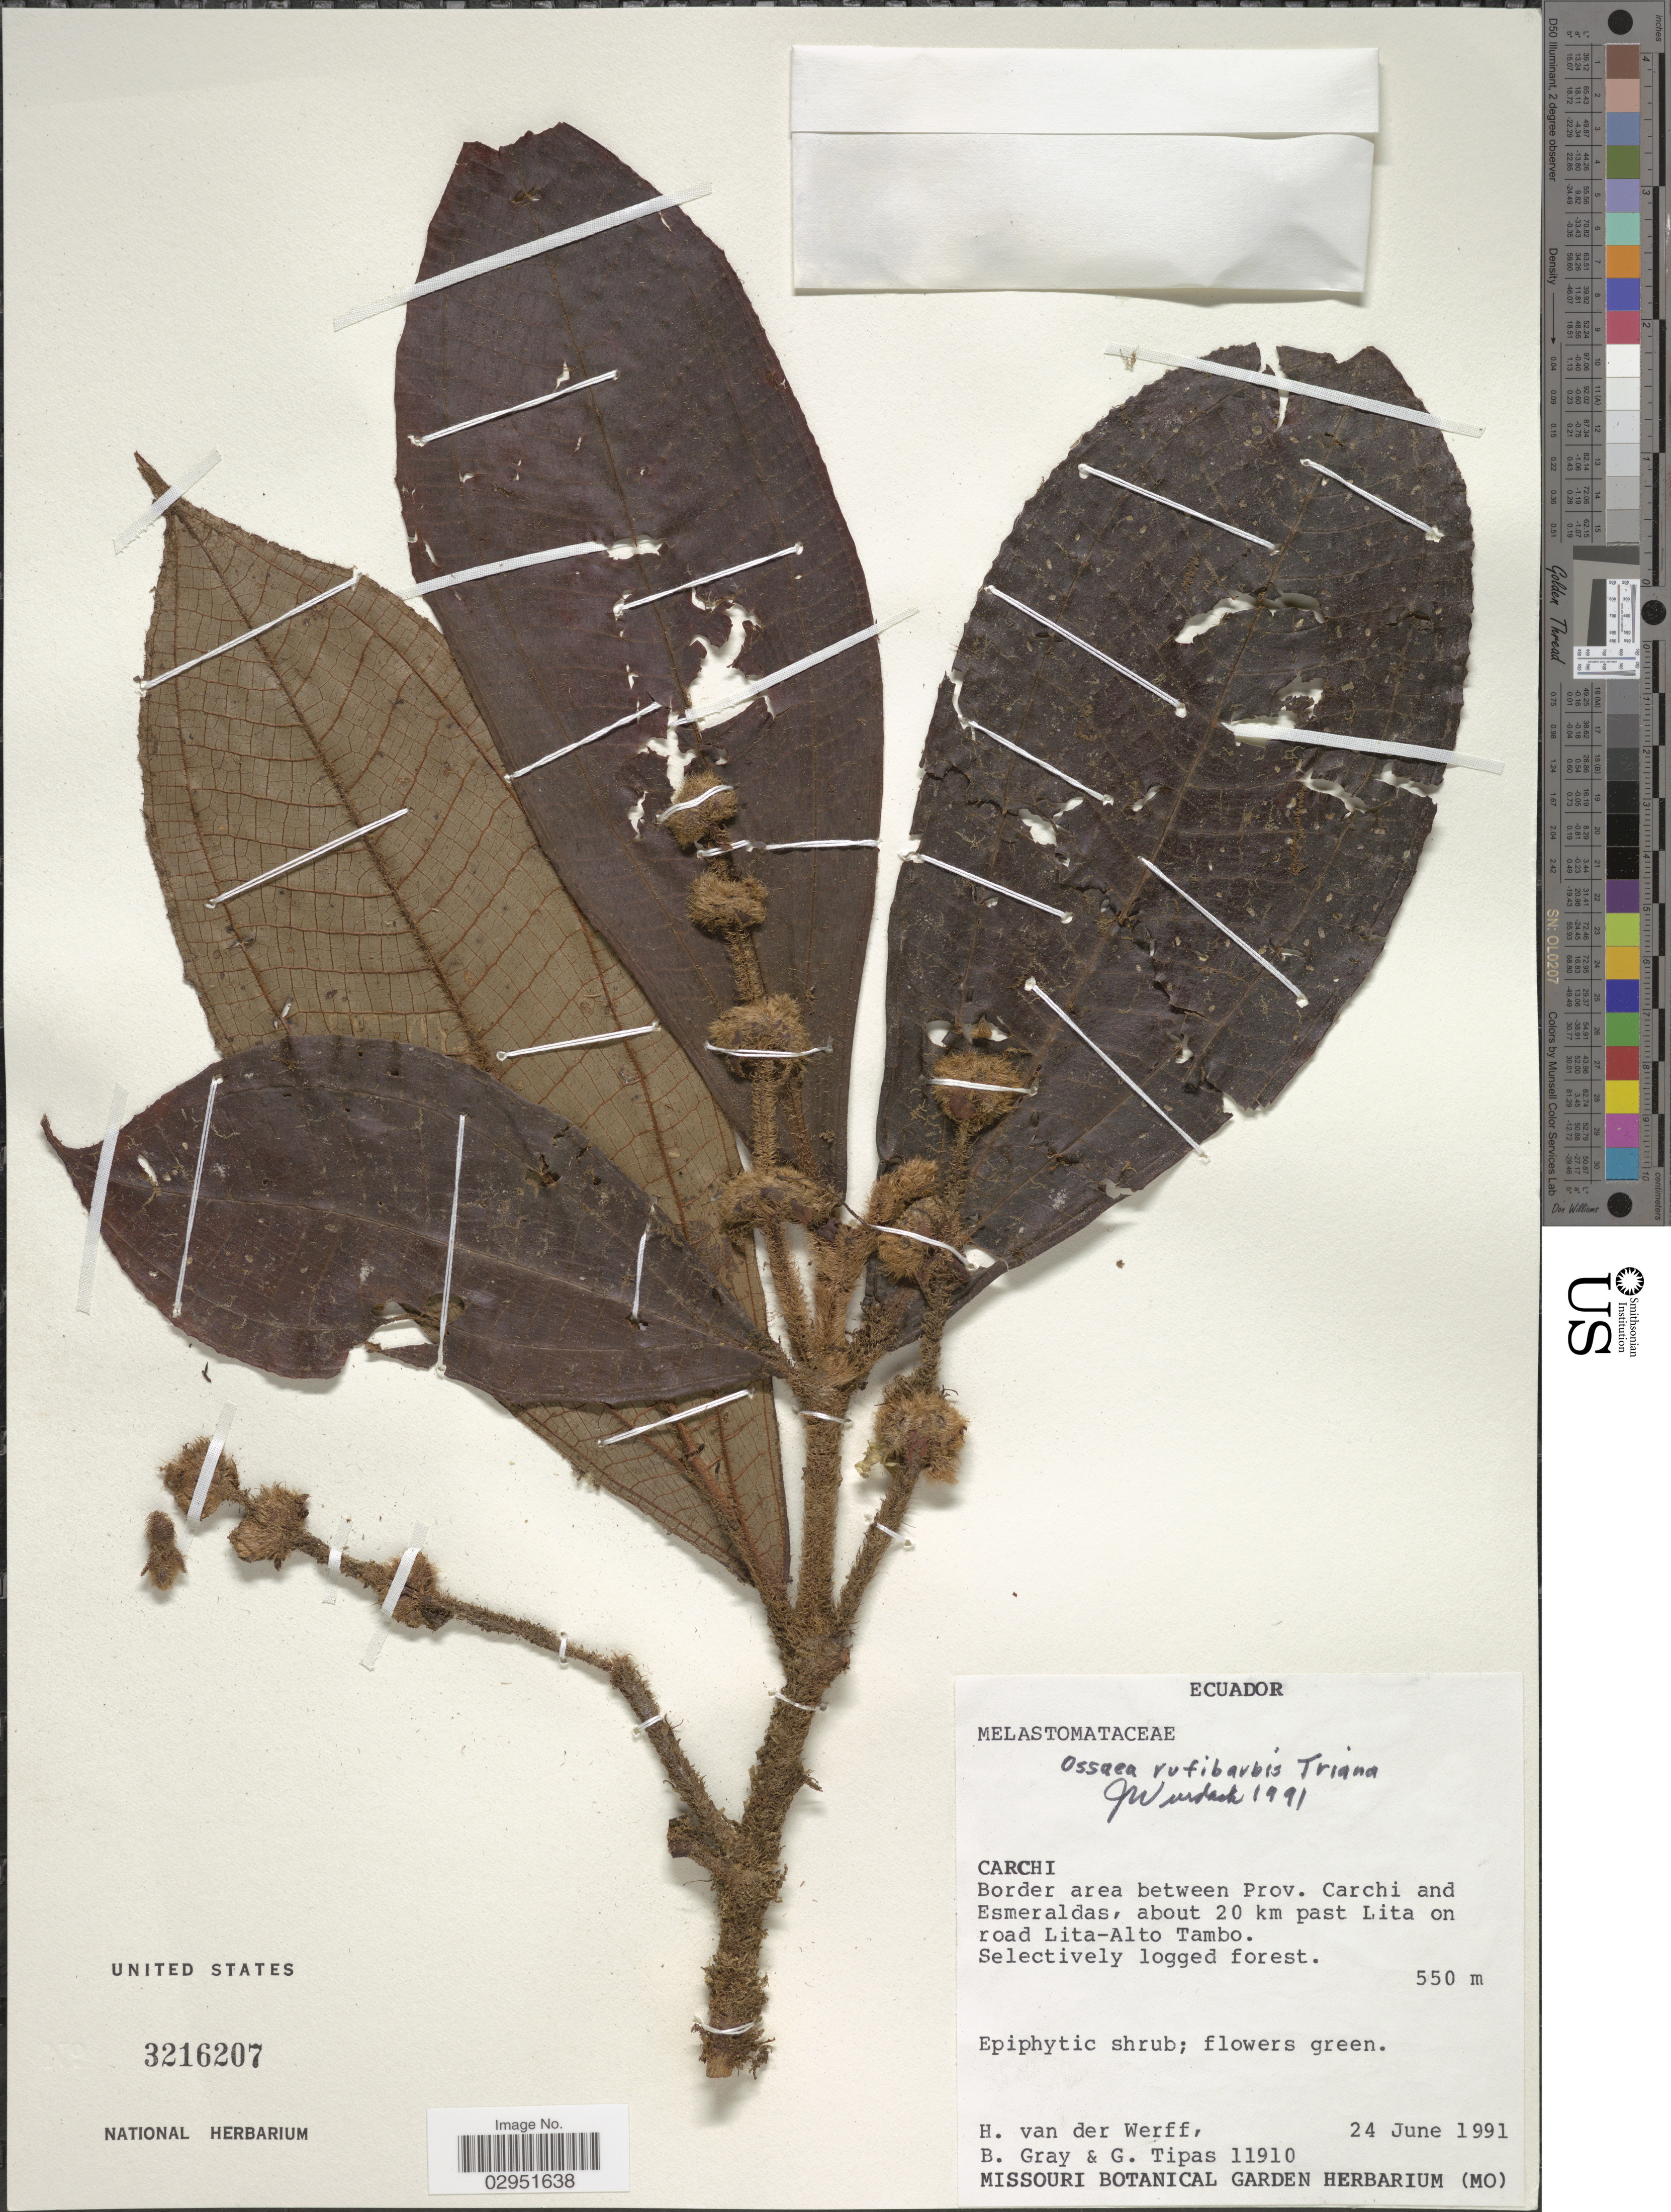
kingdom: Plantae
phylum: Tracheophyta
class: Magnoliopsida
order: Myrtales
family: Melastomataceae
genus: Ossaea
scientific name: Ossaea rufibarbis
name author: Triana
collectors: H. van der Werff, B. Gray & G. Tipas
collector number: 11910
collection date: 1991-06-24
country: Ecuador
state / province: Carchi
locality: Border area between Prov. Carchi and Esmeraldas, about 20 km past Lita on road Lita-Alto Tambo.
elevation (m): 550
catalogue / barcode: US 3216207